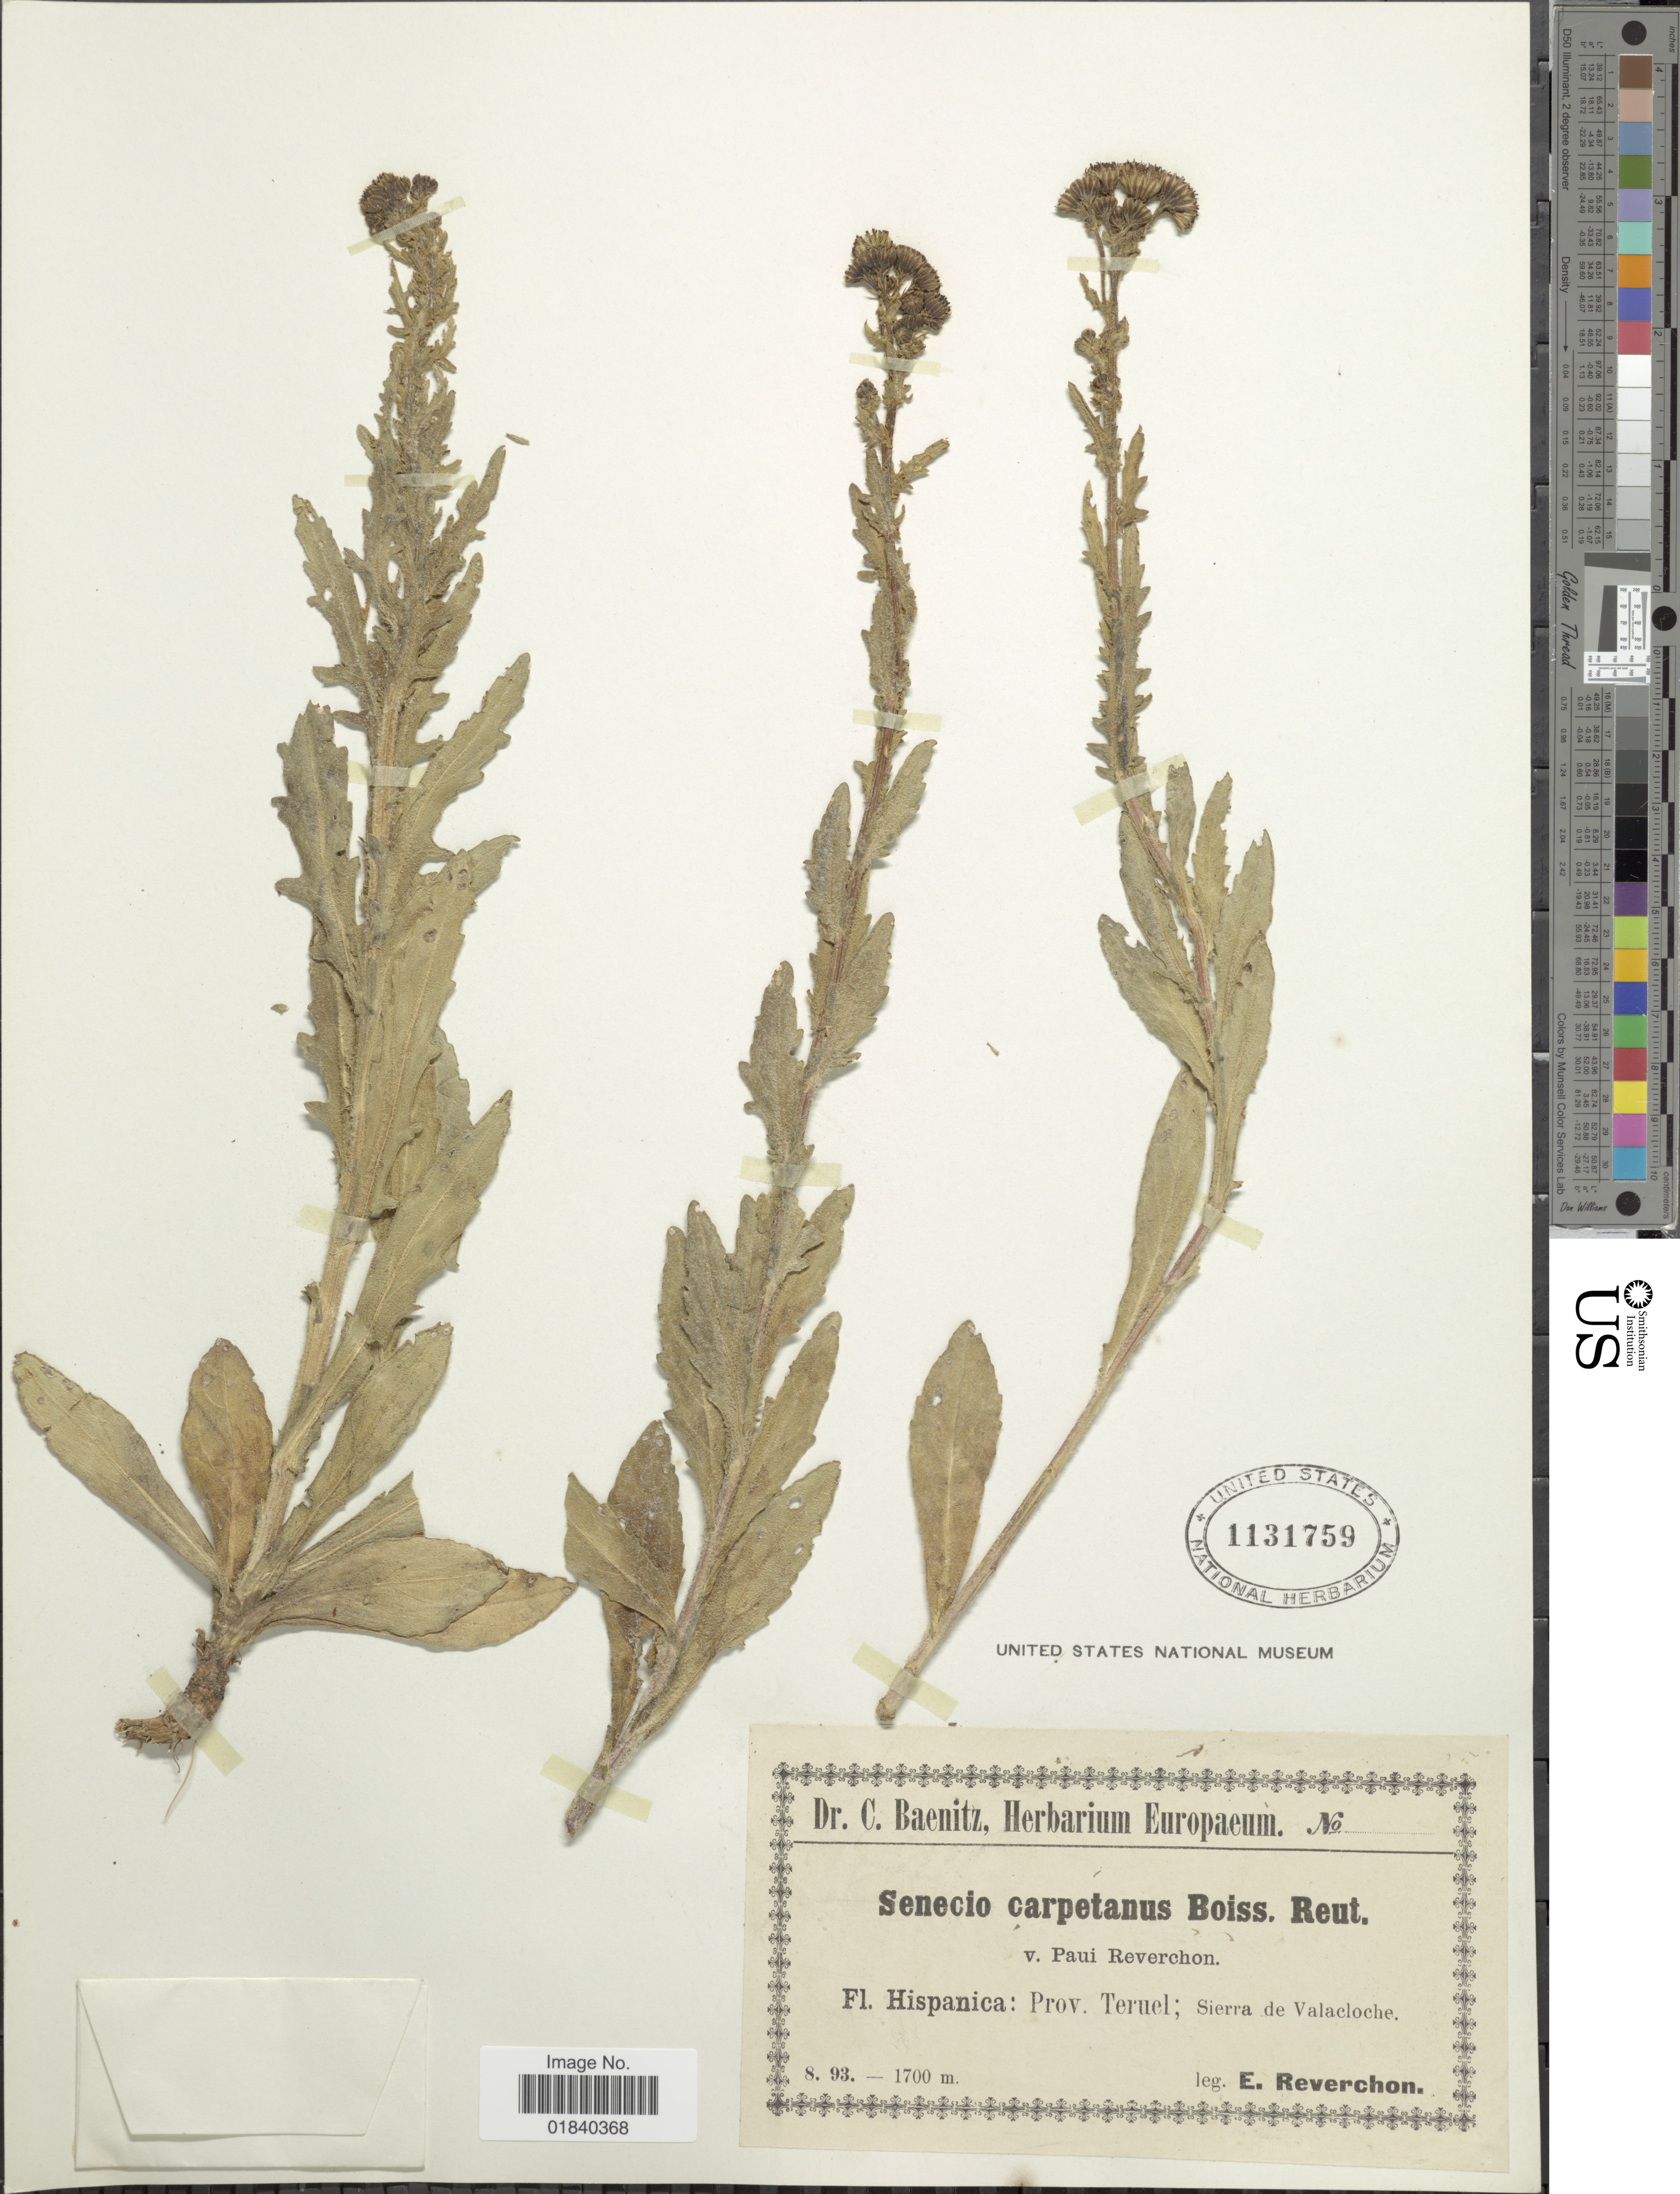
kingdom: Plantae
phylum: Tracheophyta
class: Magnoliopsida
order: Asterales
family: Asteraceae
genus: Senecio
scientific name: Senecio carpetanus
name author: Boiss. & Reut.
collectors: E. Reverchon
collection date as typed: Transcribed d/m/y: /8/93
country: Spain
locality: Hispanica: Prov. Tereul; Sierra de Valaclohe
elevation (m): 1700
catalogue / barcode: US 1131759